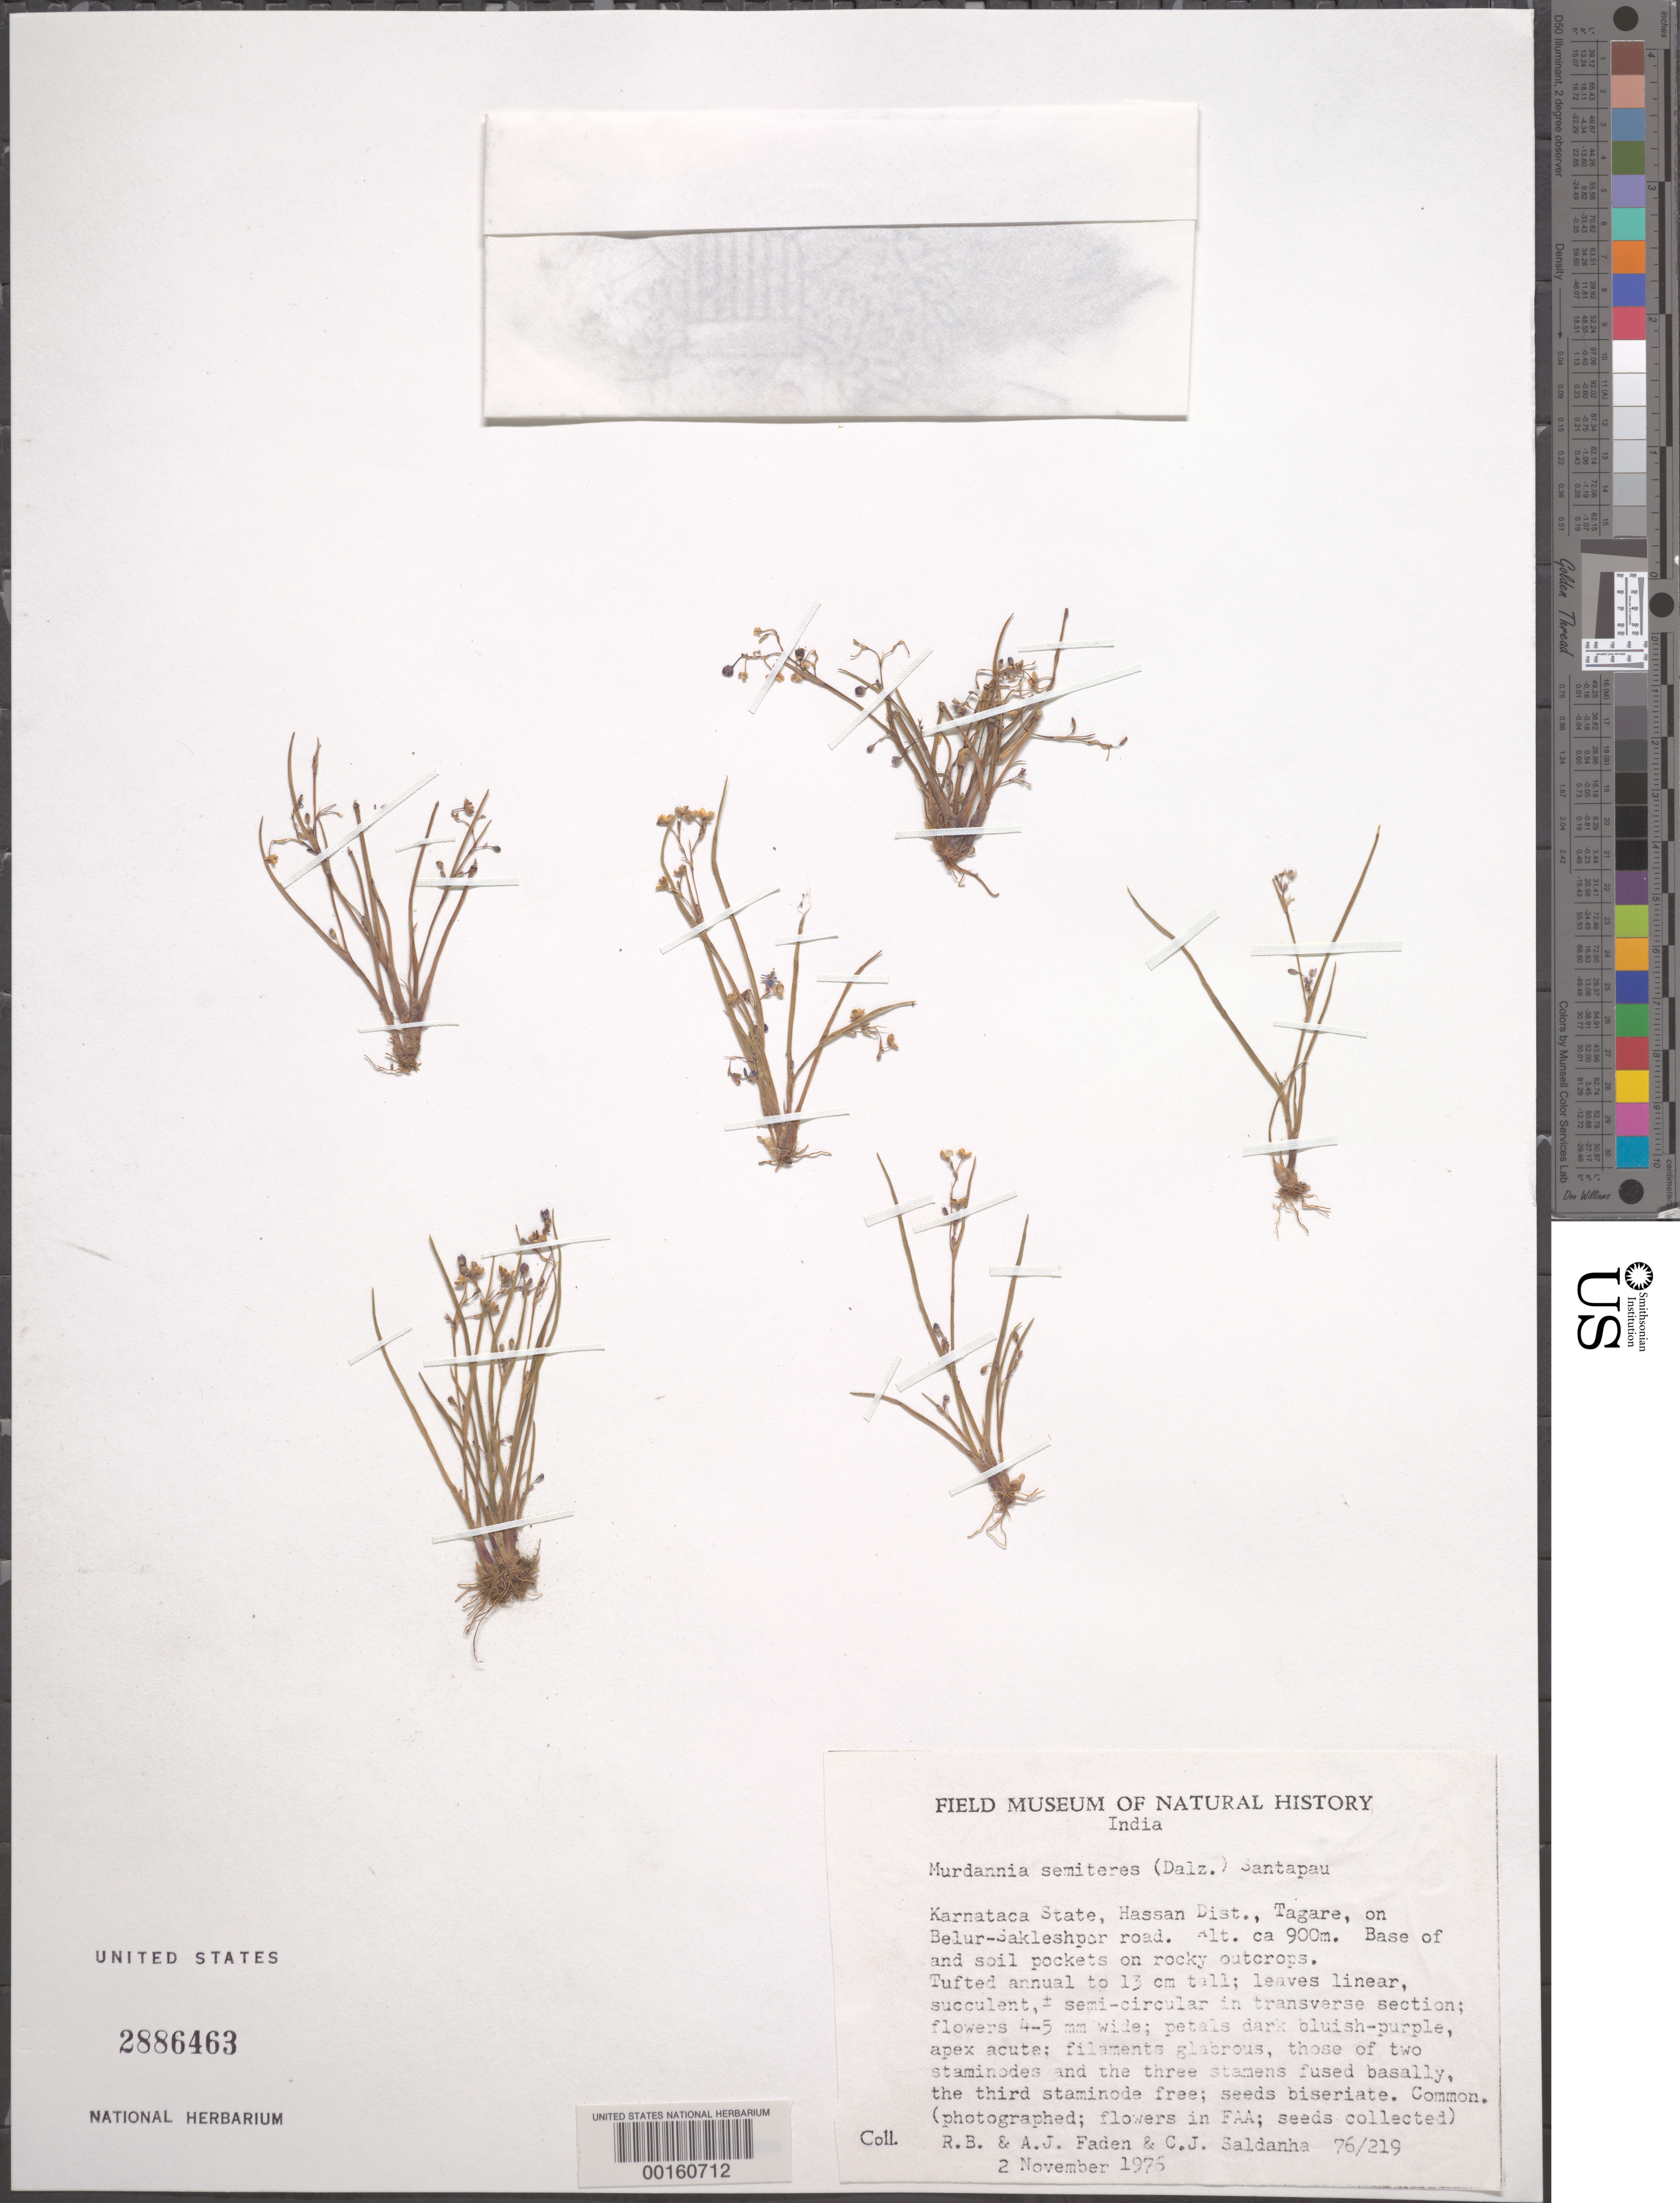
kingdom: Plantae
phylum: Tracheophyta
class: Liliopsida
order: Commelinales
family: Commelinaceae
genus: Murdannia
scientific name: Murdannia semiteres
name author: (Dalzell) Santapau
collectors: R. B. Faden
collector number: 76/219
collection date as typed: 02 Nov 1976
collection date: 1976-11-02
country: India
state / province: Karnataka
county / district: Hassan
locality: Tagare, mysore state [mysore state = karnataka.]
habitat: Soil pockets; rocky outcrops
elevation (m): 900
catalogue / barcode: US 2886463